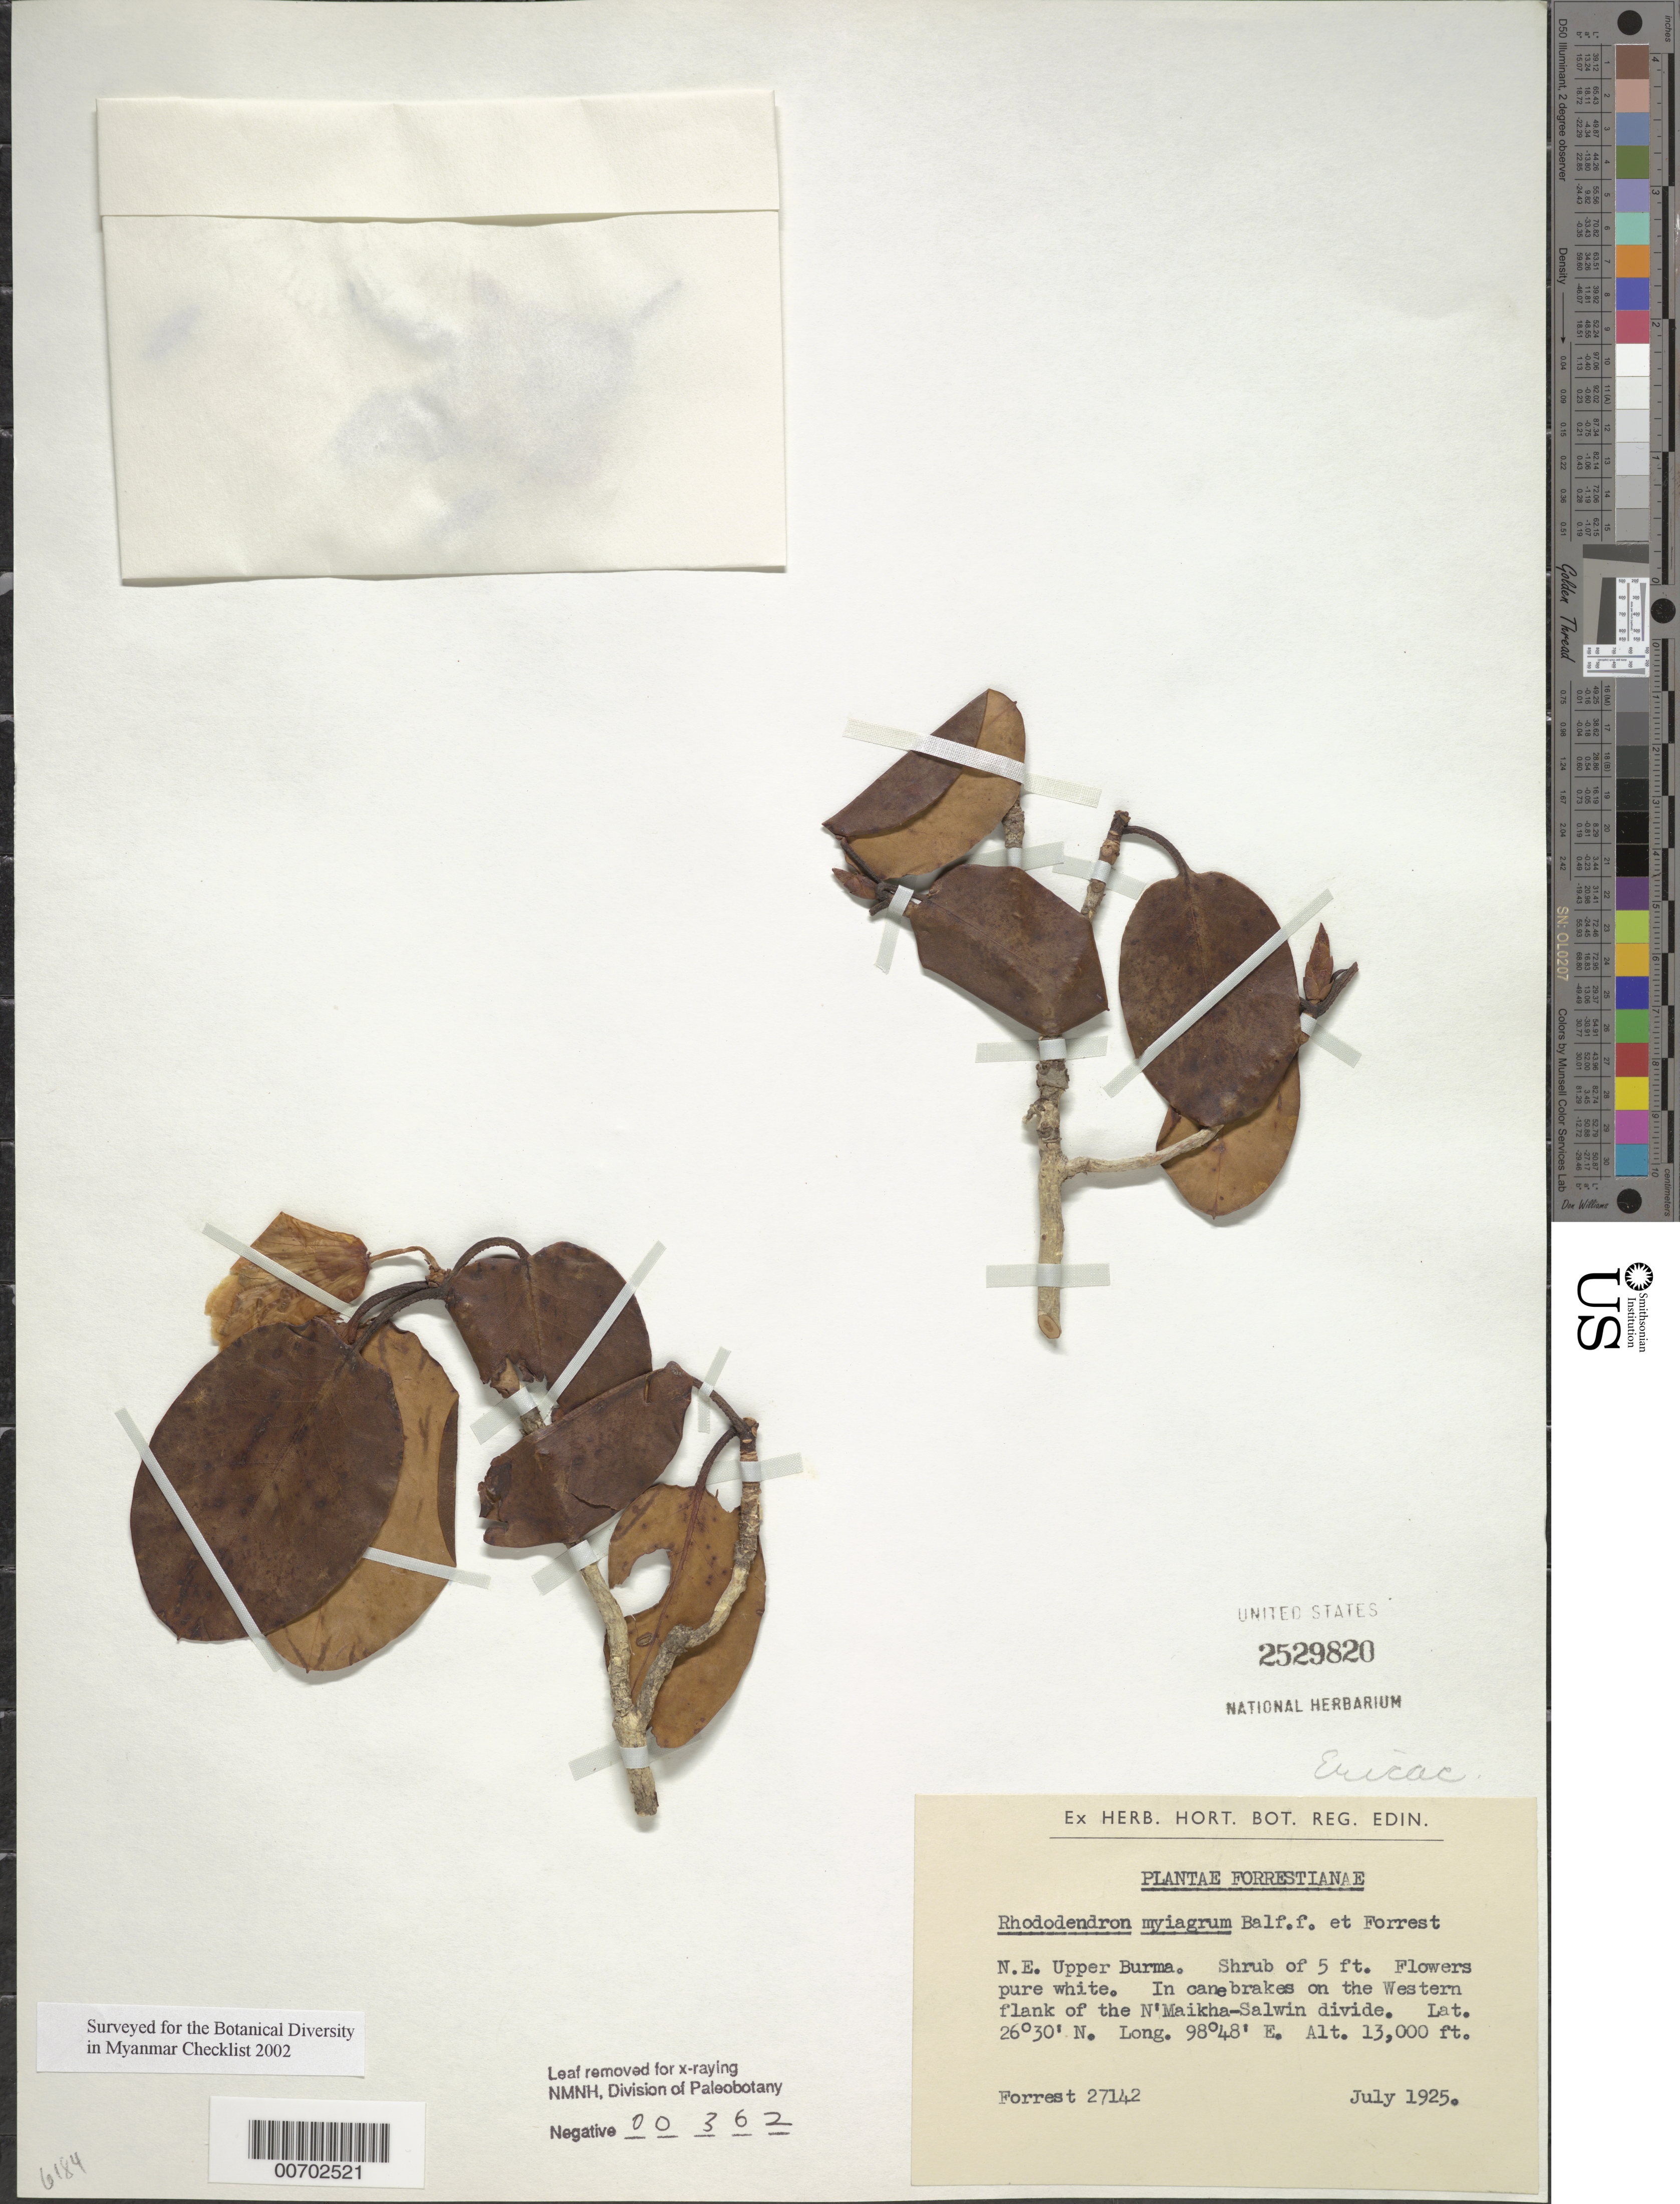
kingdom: Plantae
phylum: Tracheophyta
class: Magnoliopsida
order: Ericales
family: Ericaceae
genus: Rhododendron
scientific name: Rhododendron myiagrum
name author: Balf. f. & Forrest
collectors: G. Forrest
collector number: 27142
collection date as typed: Jul 1925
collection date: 1925-07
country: Myanmar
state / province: Kachin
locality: N'Maikha-Salwin Divide, W flank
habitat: In cane breaks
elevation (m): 3962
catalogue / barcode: US 2529820